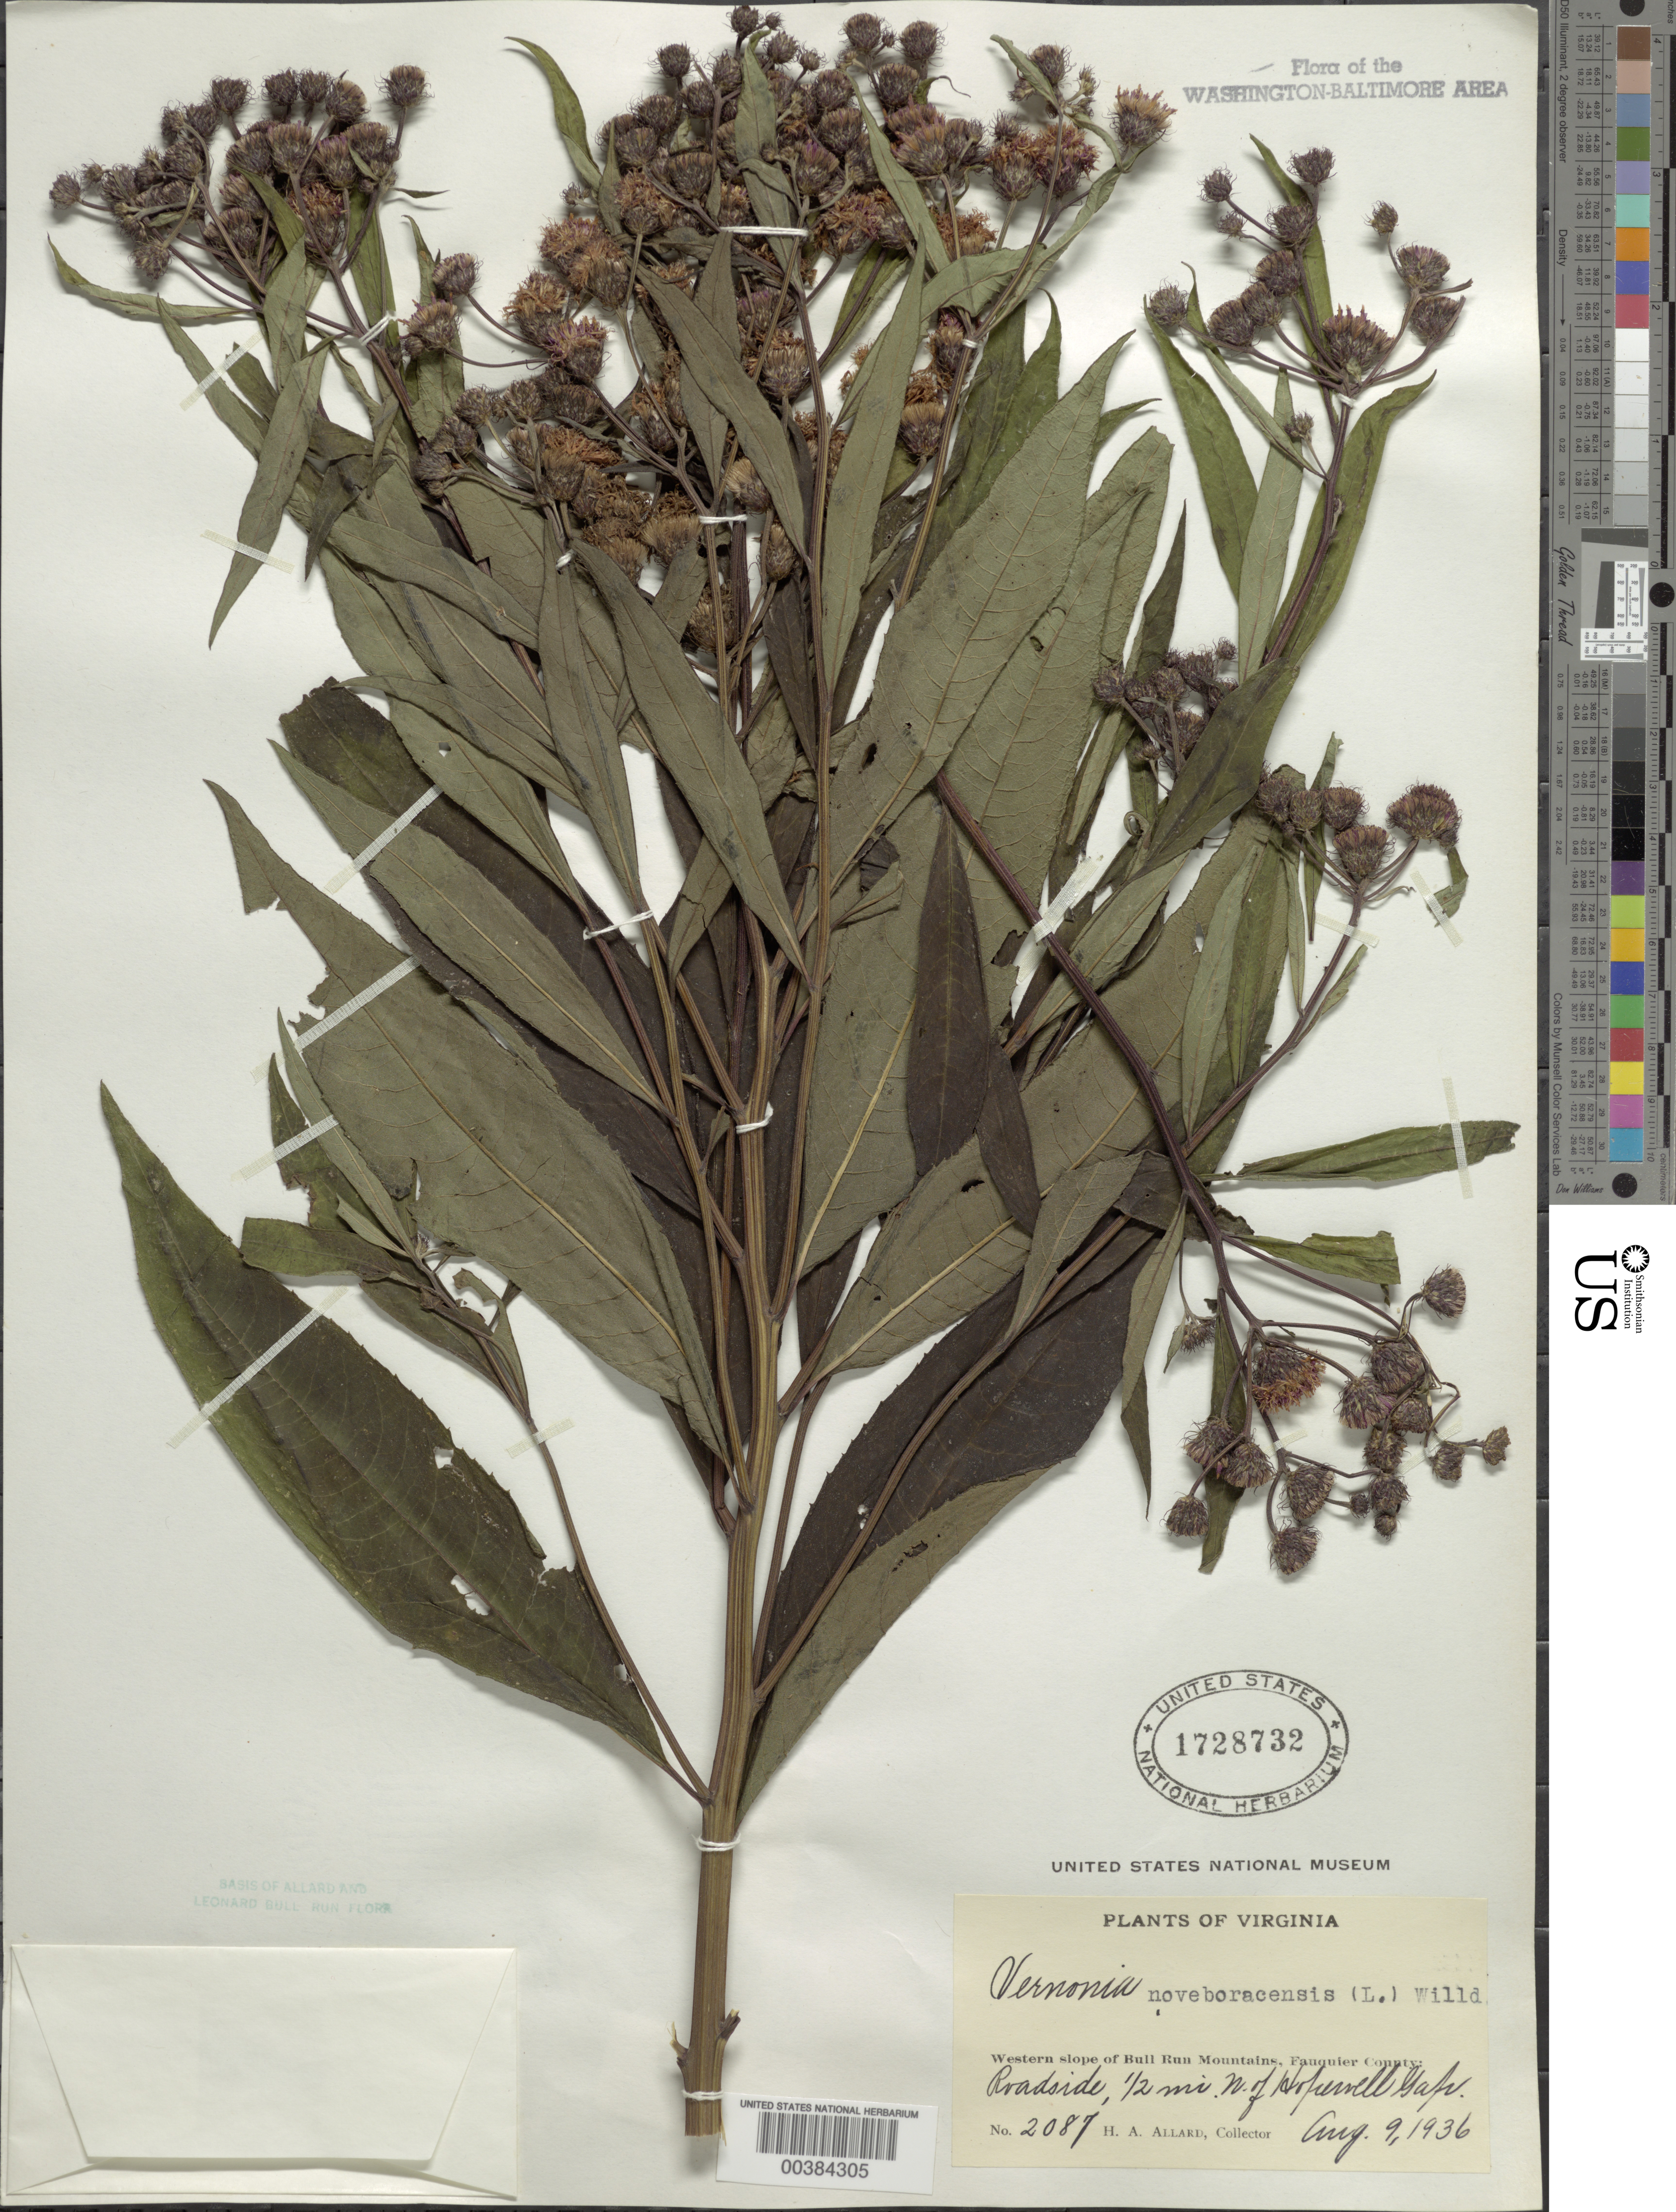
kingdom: Plantae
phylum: Tracheophyta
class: Magnoliopsida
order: Asterales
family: Asteraceae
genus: Vernonia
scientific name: Vernonia noveboracensis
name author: (L.) Michx.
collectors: H. A. Allard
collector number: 2087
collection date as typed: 09 Aug 1936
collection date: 1936-08-09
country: United States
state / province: Virginia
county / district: Fauquier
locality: N of Hopewell Gap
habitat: Roadside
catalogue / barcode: US 1728732